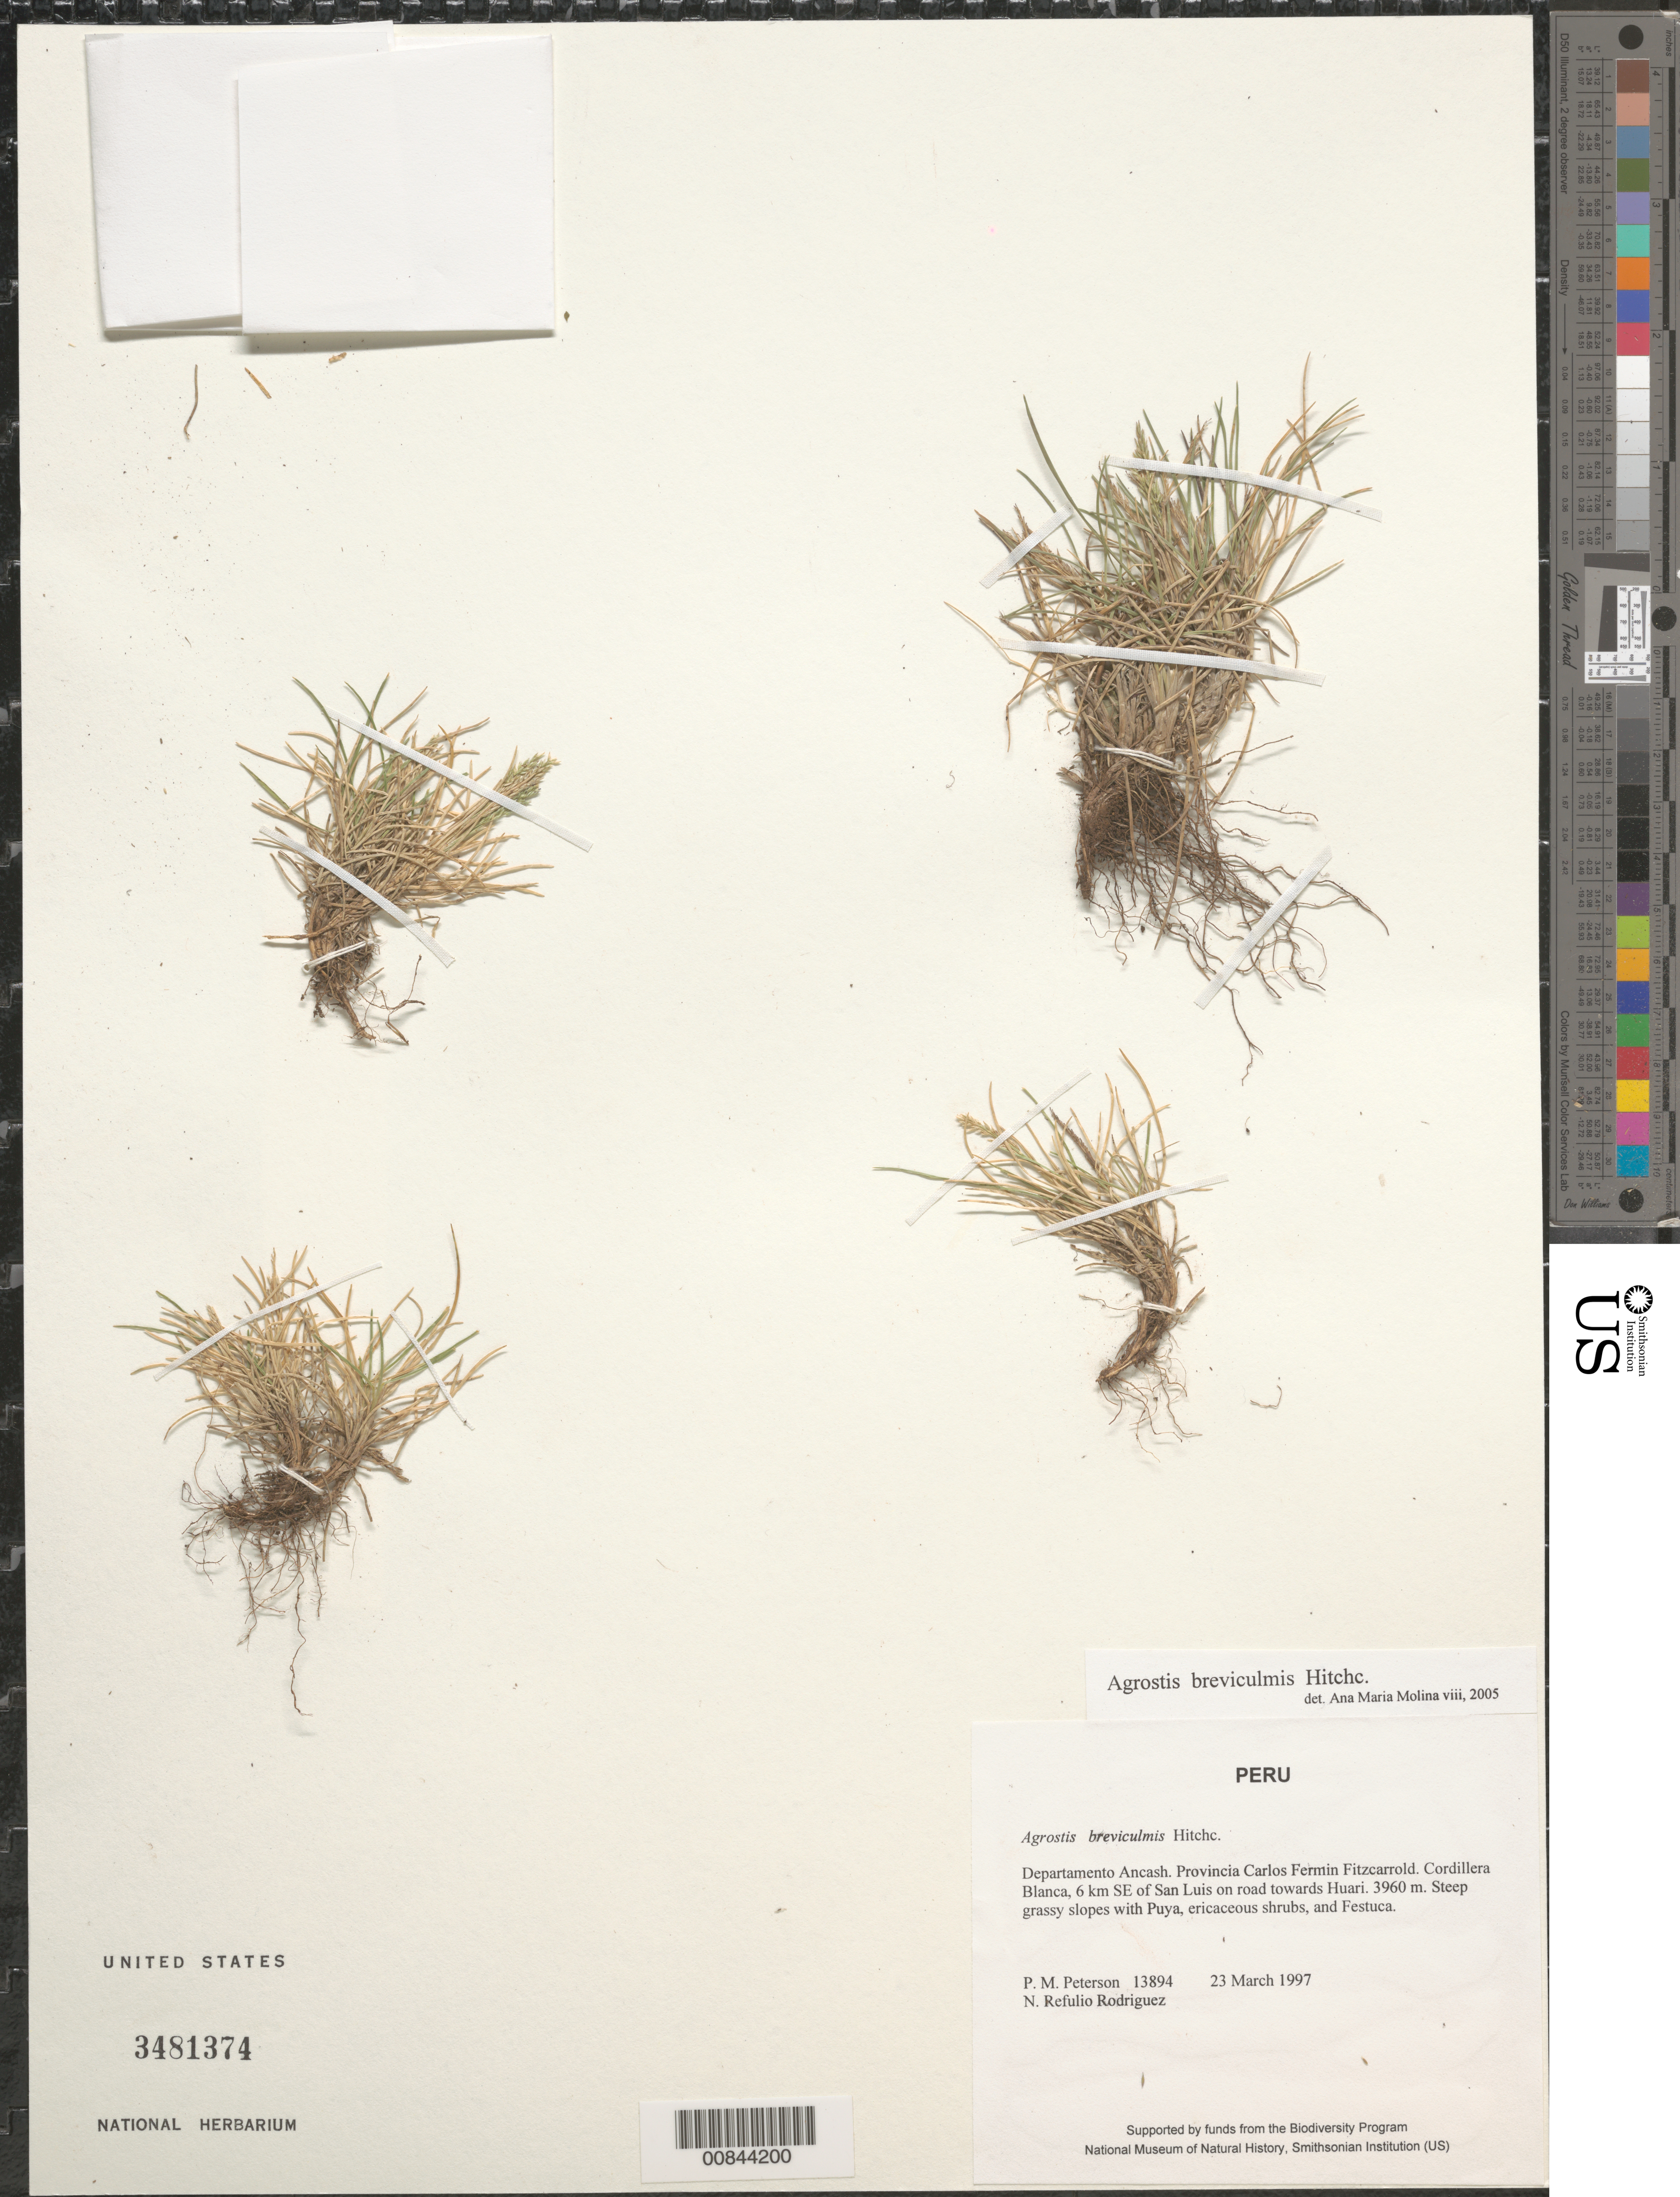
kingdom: Plantae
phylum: Tracheophyta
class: Liliopsida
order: Poales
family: Poaceae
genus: Agrostis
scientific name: Agrostis breviculmis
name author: Hitchc.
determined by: Molina, Ana M. de R.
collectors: P. M. Peterson & N. Refulio-Rodríguez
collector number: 13894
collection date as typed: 23 Mar 1997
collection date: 1997-03-23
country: Peru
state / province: Ancash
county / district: Carlos Fermin Fitzcarrald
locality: Cordillera Blanca, 6 km SE of San Luis on road towards Huari.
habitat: Steep grassy slopes with Puya, ericaceous shrubs, and Festuca.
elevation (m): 3960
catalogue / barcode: US 3481374